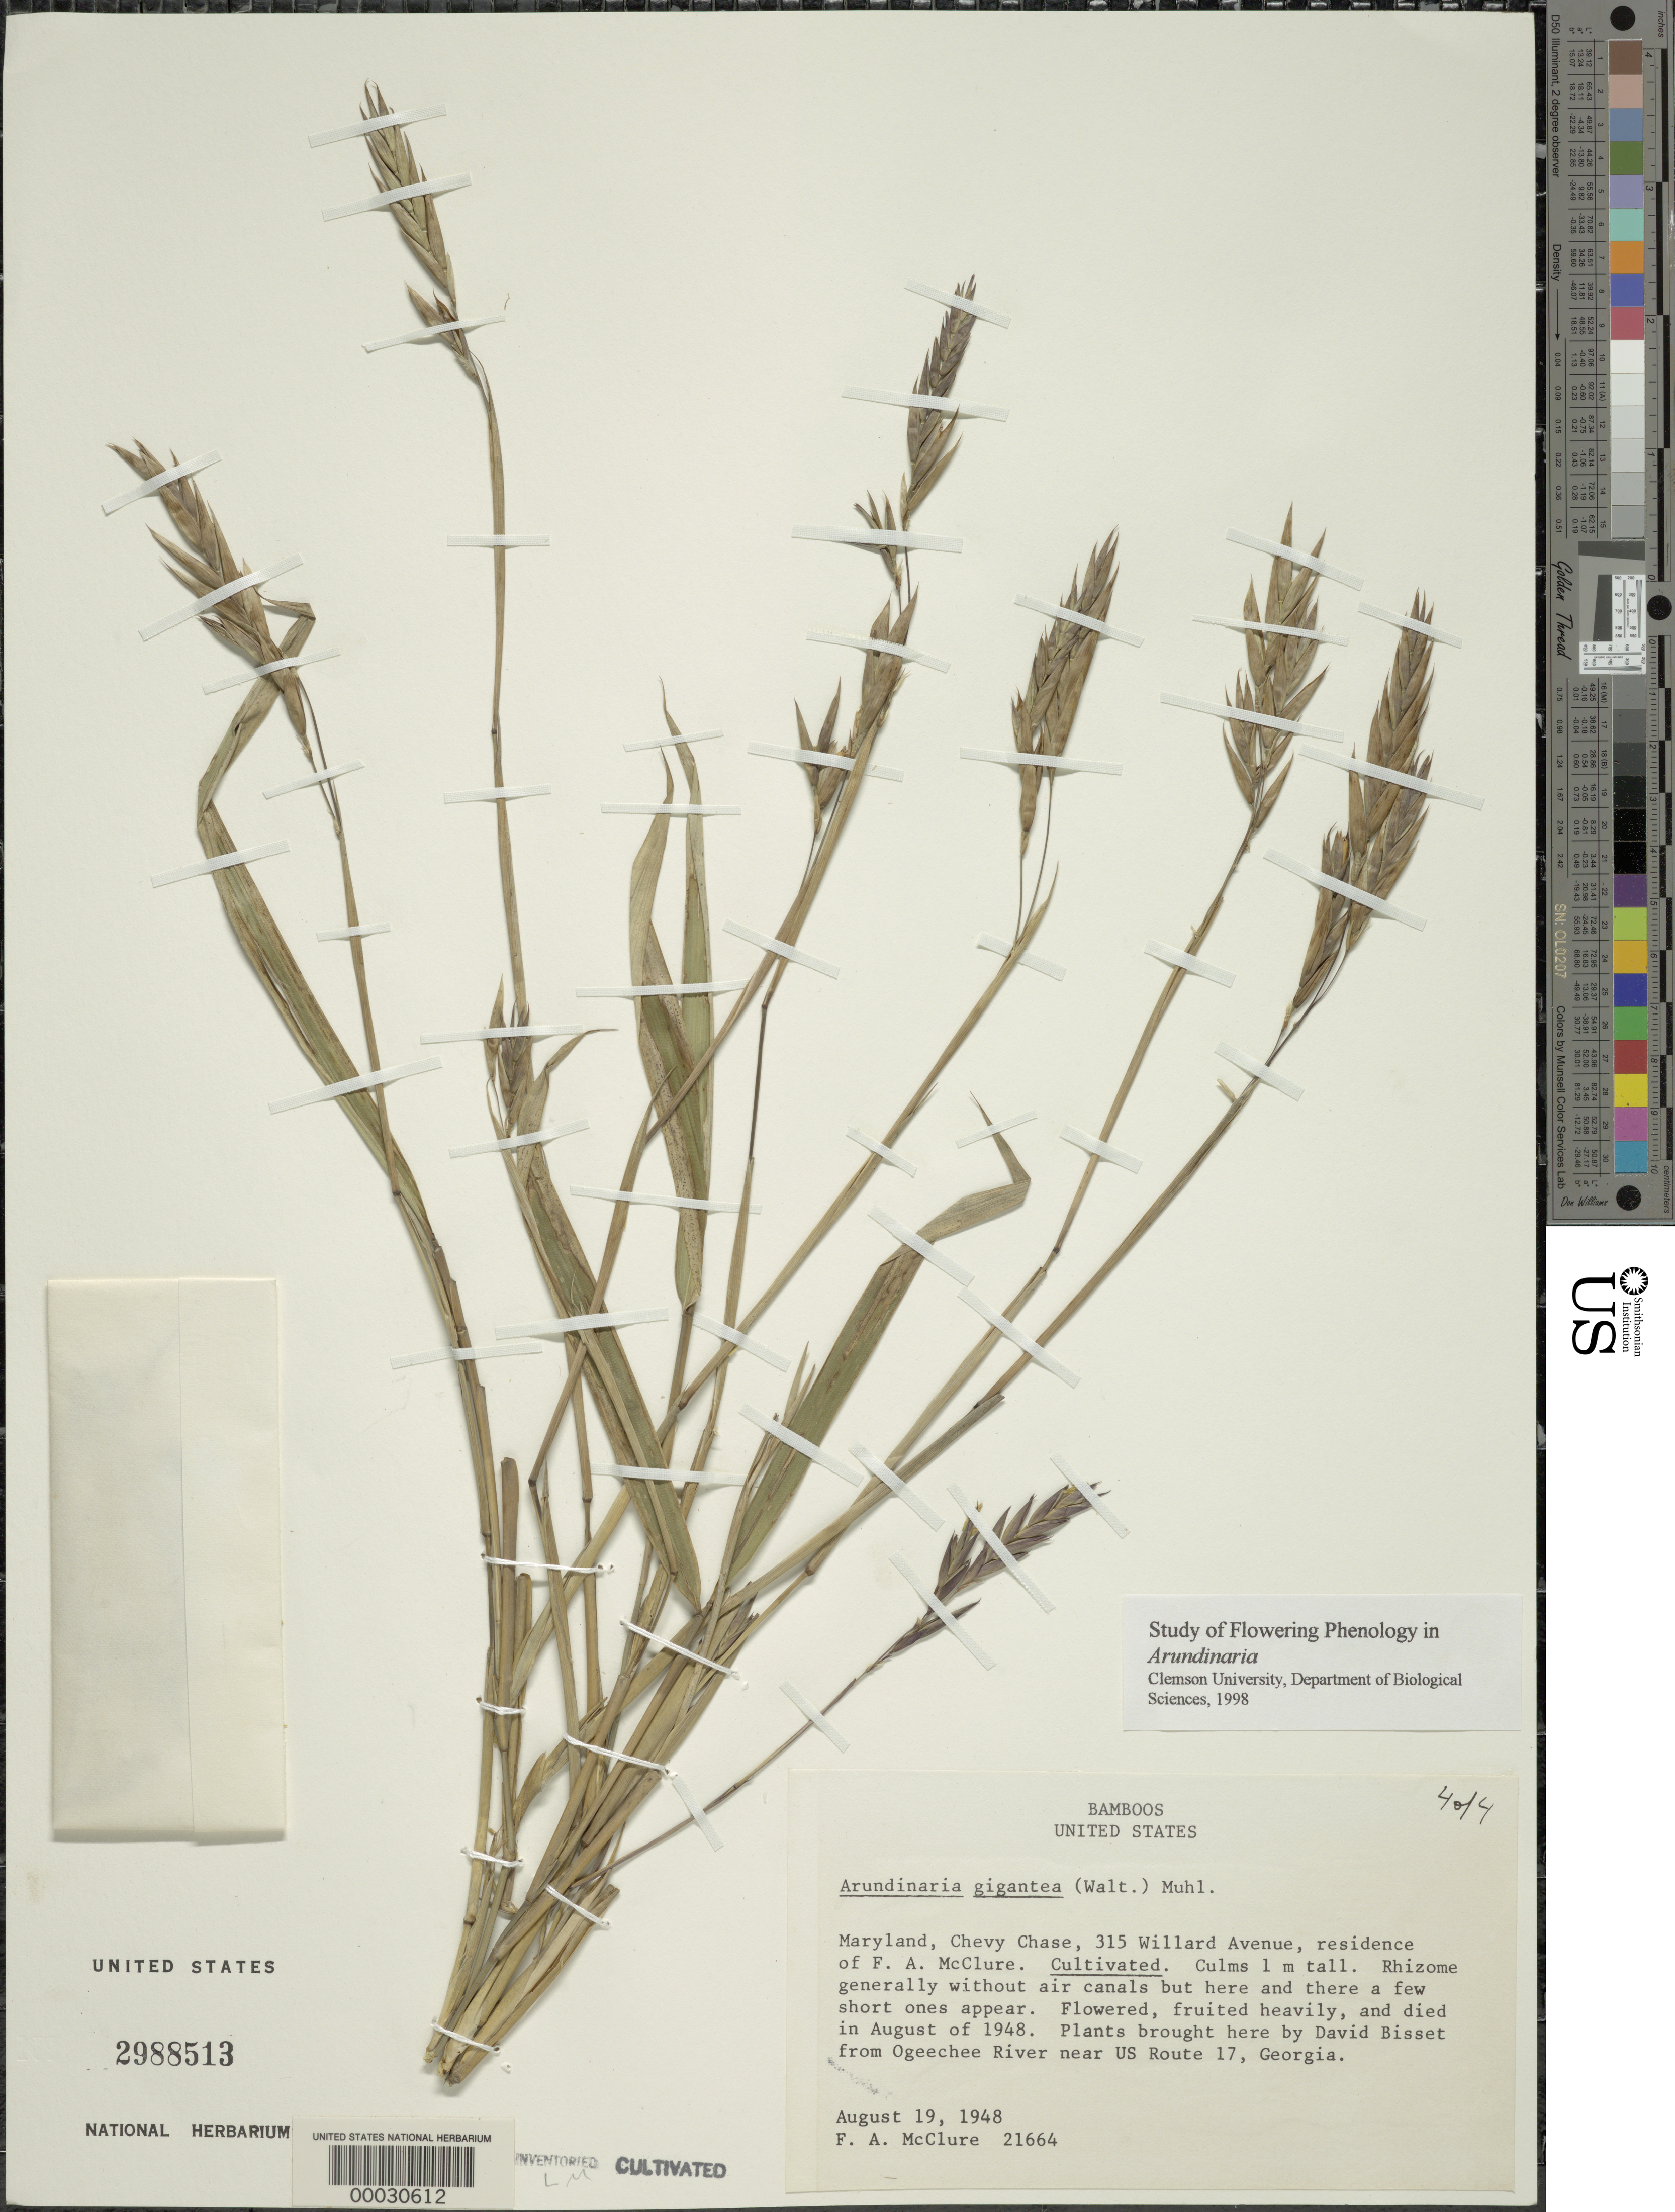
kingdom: Plantae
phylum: Tracheophyta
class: Liliopsida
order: Poales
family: Poaceae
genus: Arundinaria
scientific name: Arundinaria gigantea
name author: (Walter) Muhl.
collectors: F. A. McClure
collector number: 21664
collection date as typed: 19 Aug 1948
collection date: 1948-08-19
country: United States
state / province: Maryland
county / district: Montgomery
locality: Chevy Chase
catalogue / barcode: US 2988513